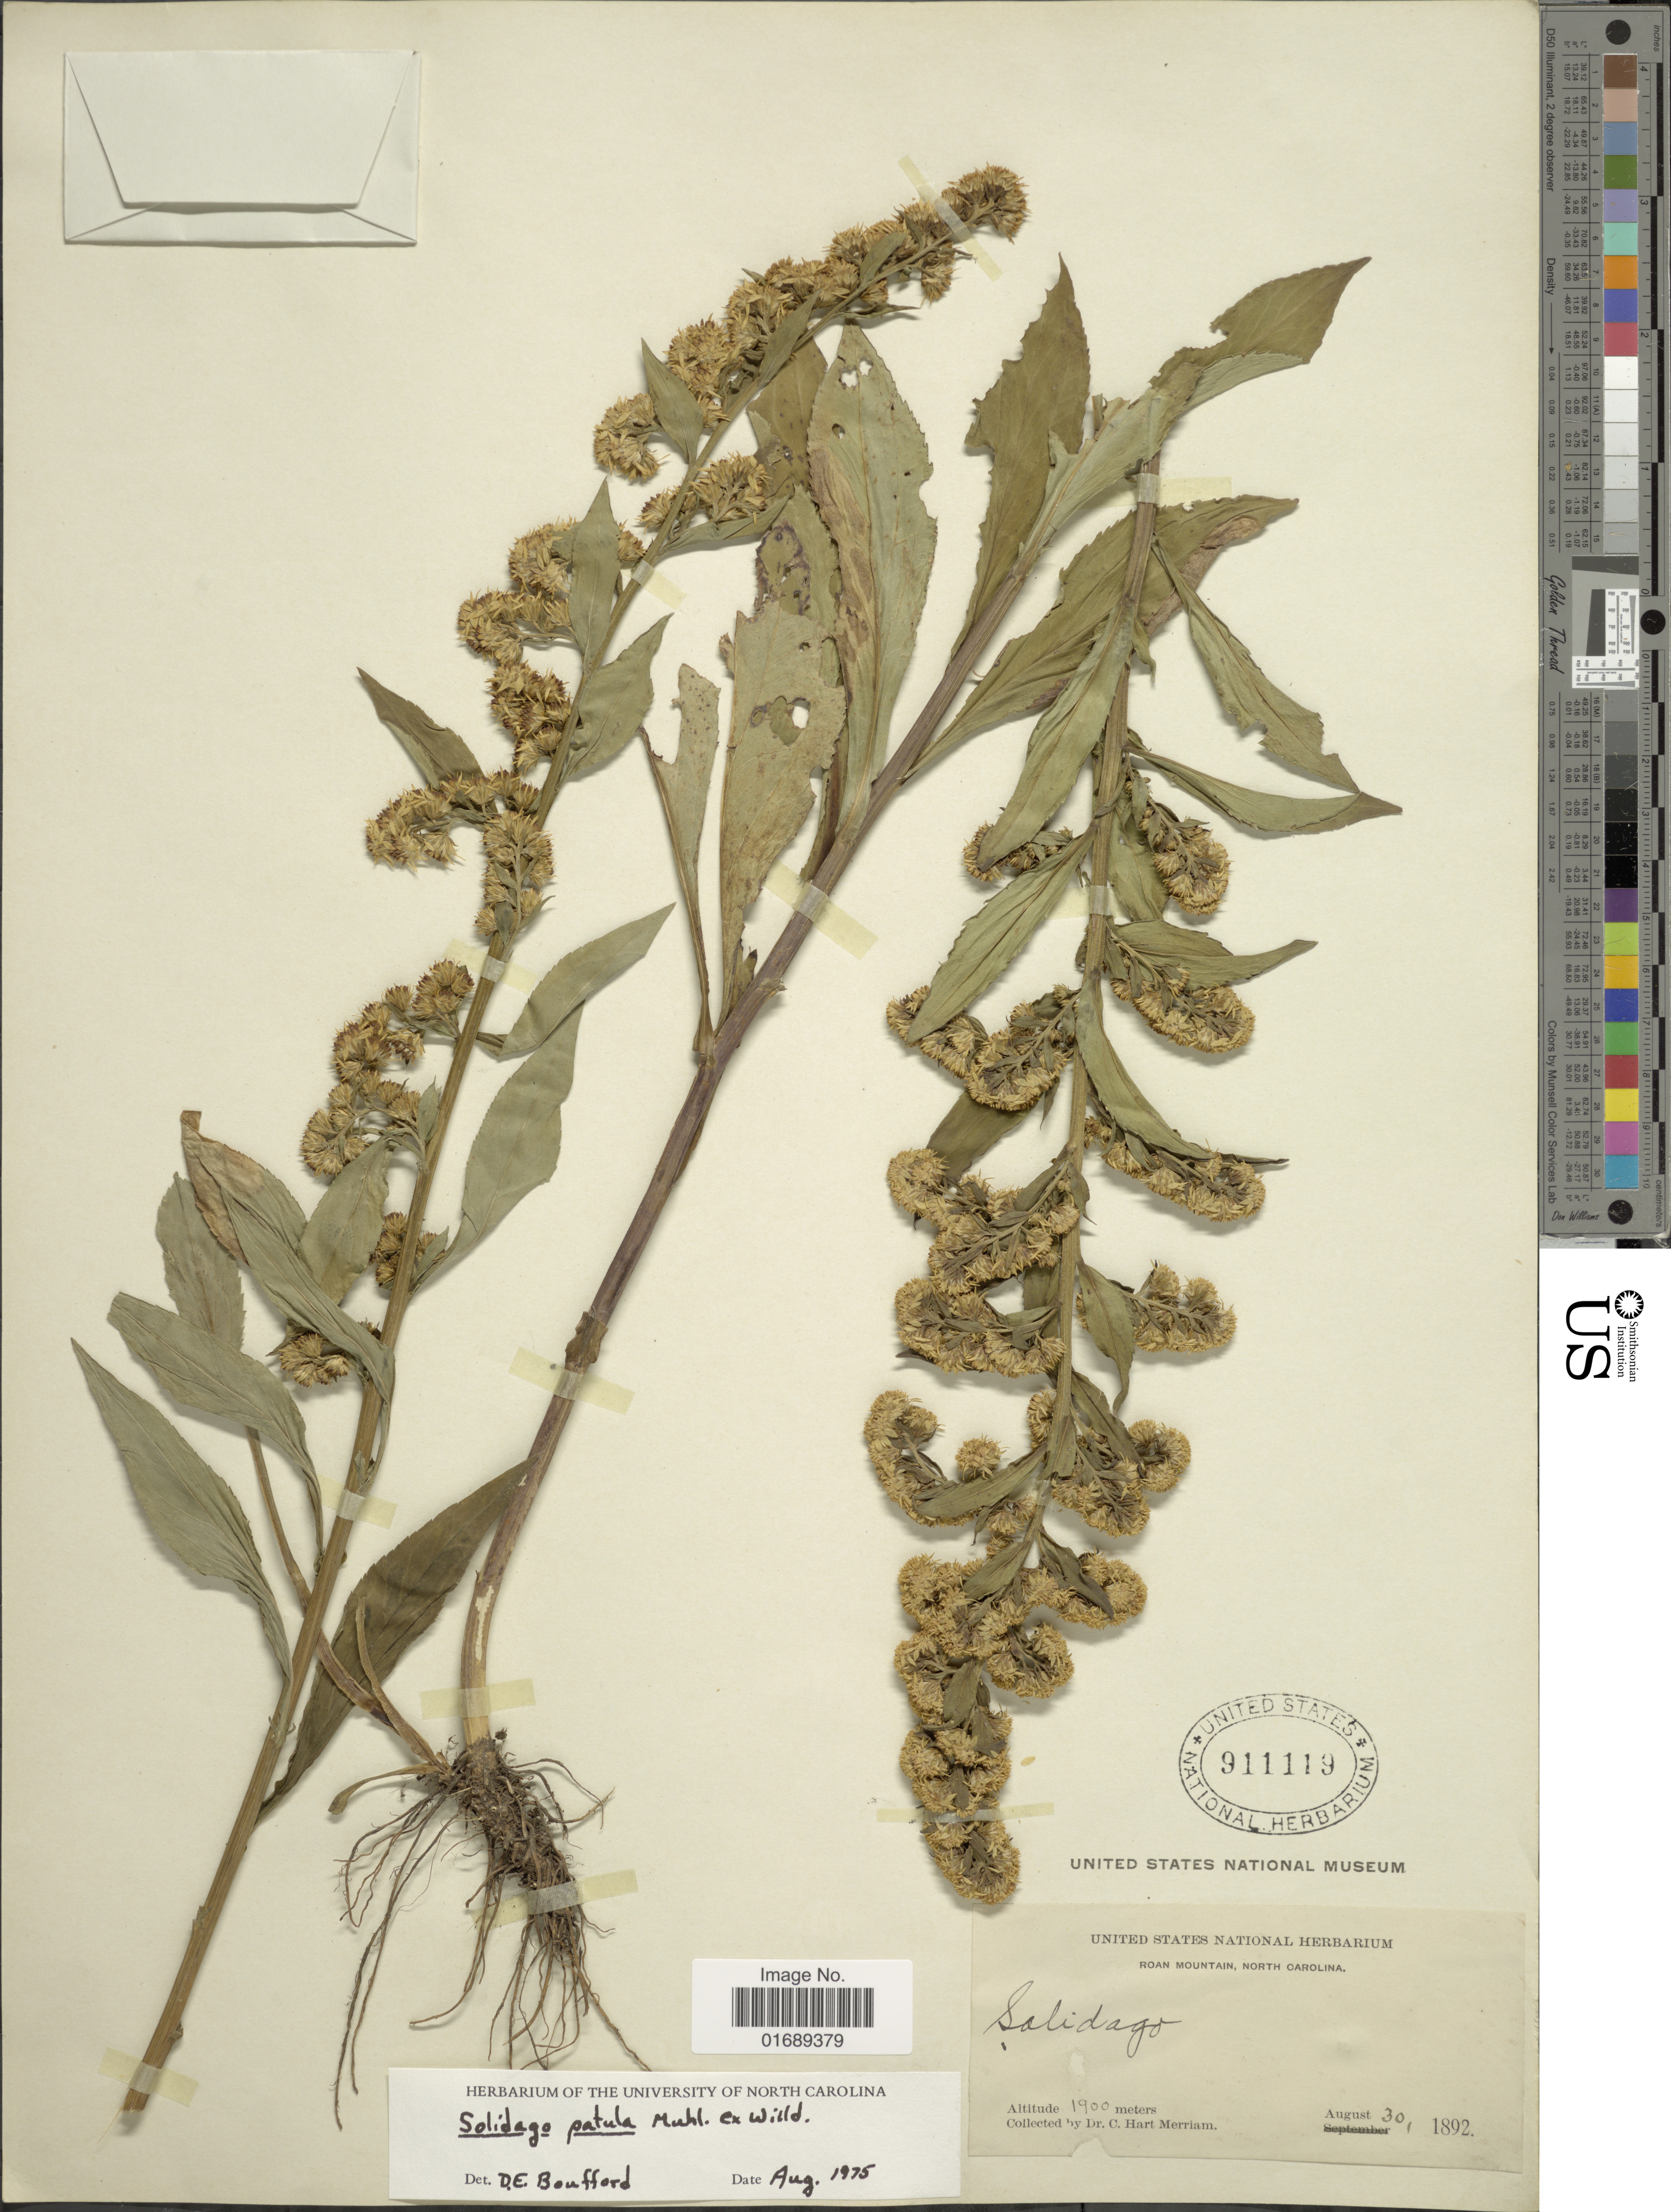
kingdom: Plantae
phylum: Tracheophyta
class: Magnoliopsida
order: Asterales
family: Asteraceae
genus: Solidago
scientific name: Solidago patula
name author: Muhl. ex Willd.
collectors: C. Merriam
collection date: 1892-08-30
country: United States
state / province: North Carolina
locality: Roan Mountain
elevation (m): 1900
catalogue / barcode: US 911119